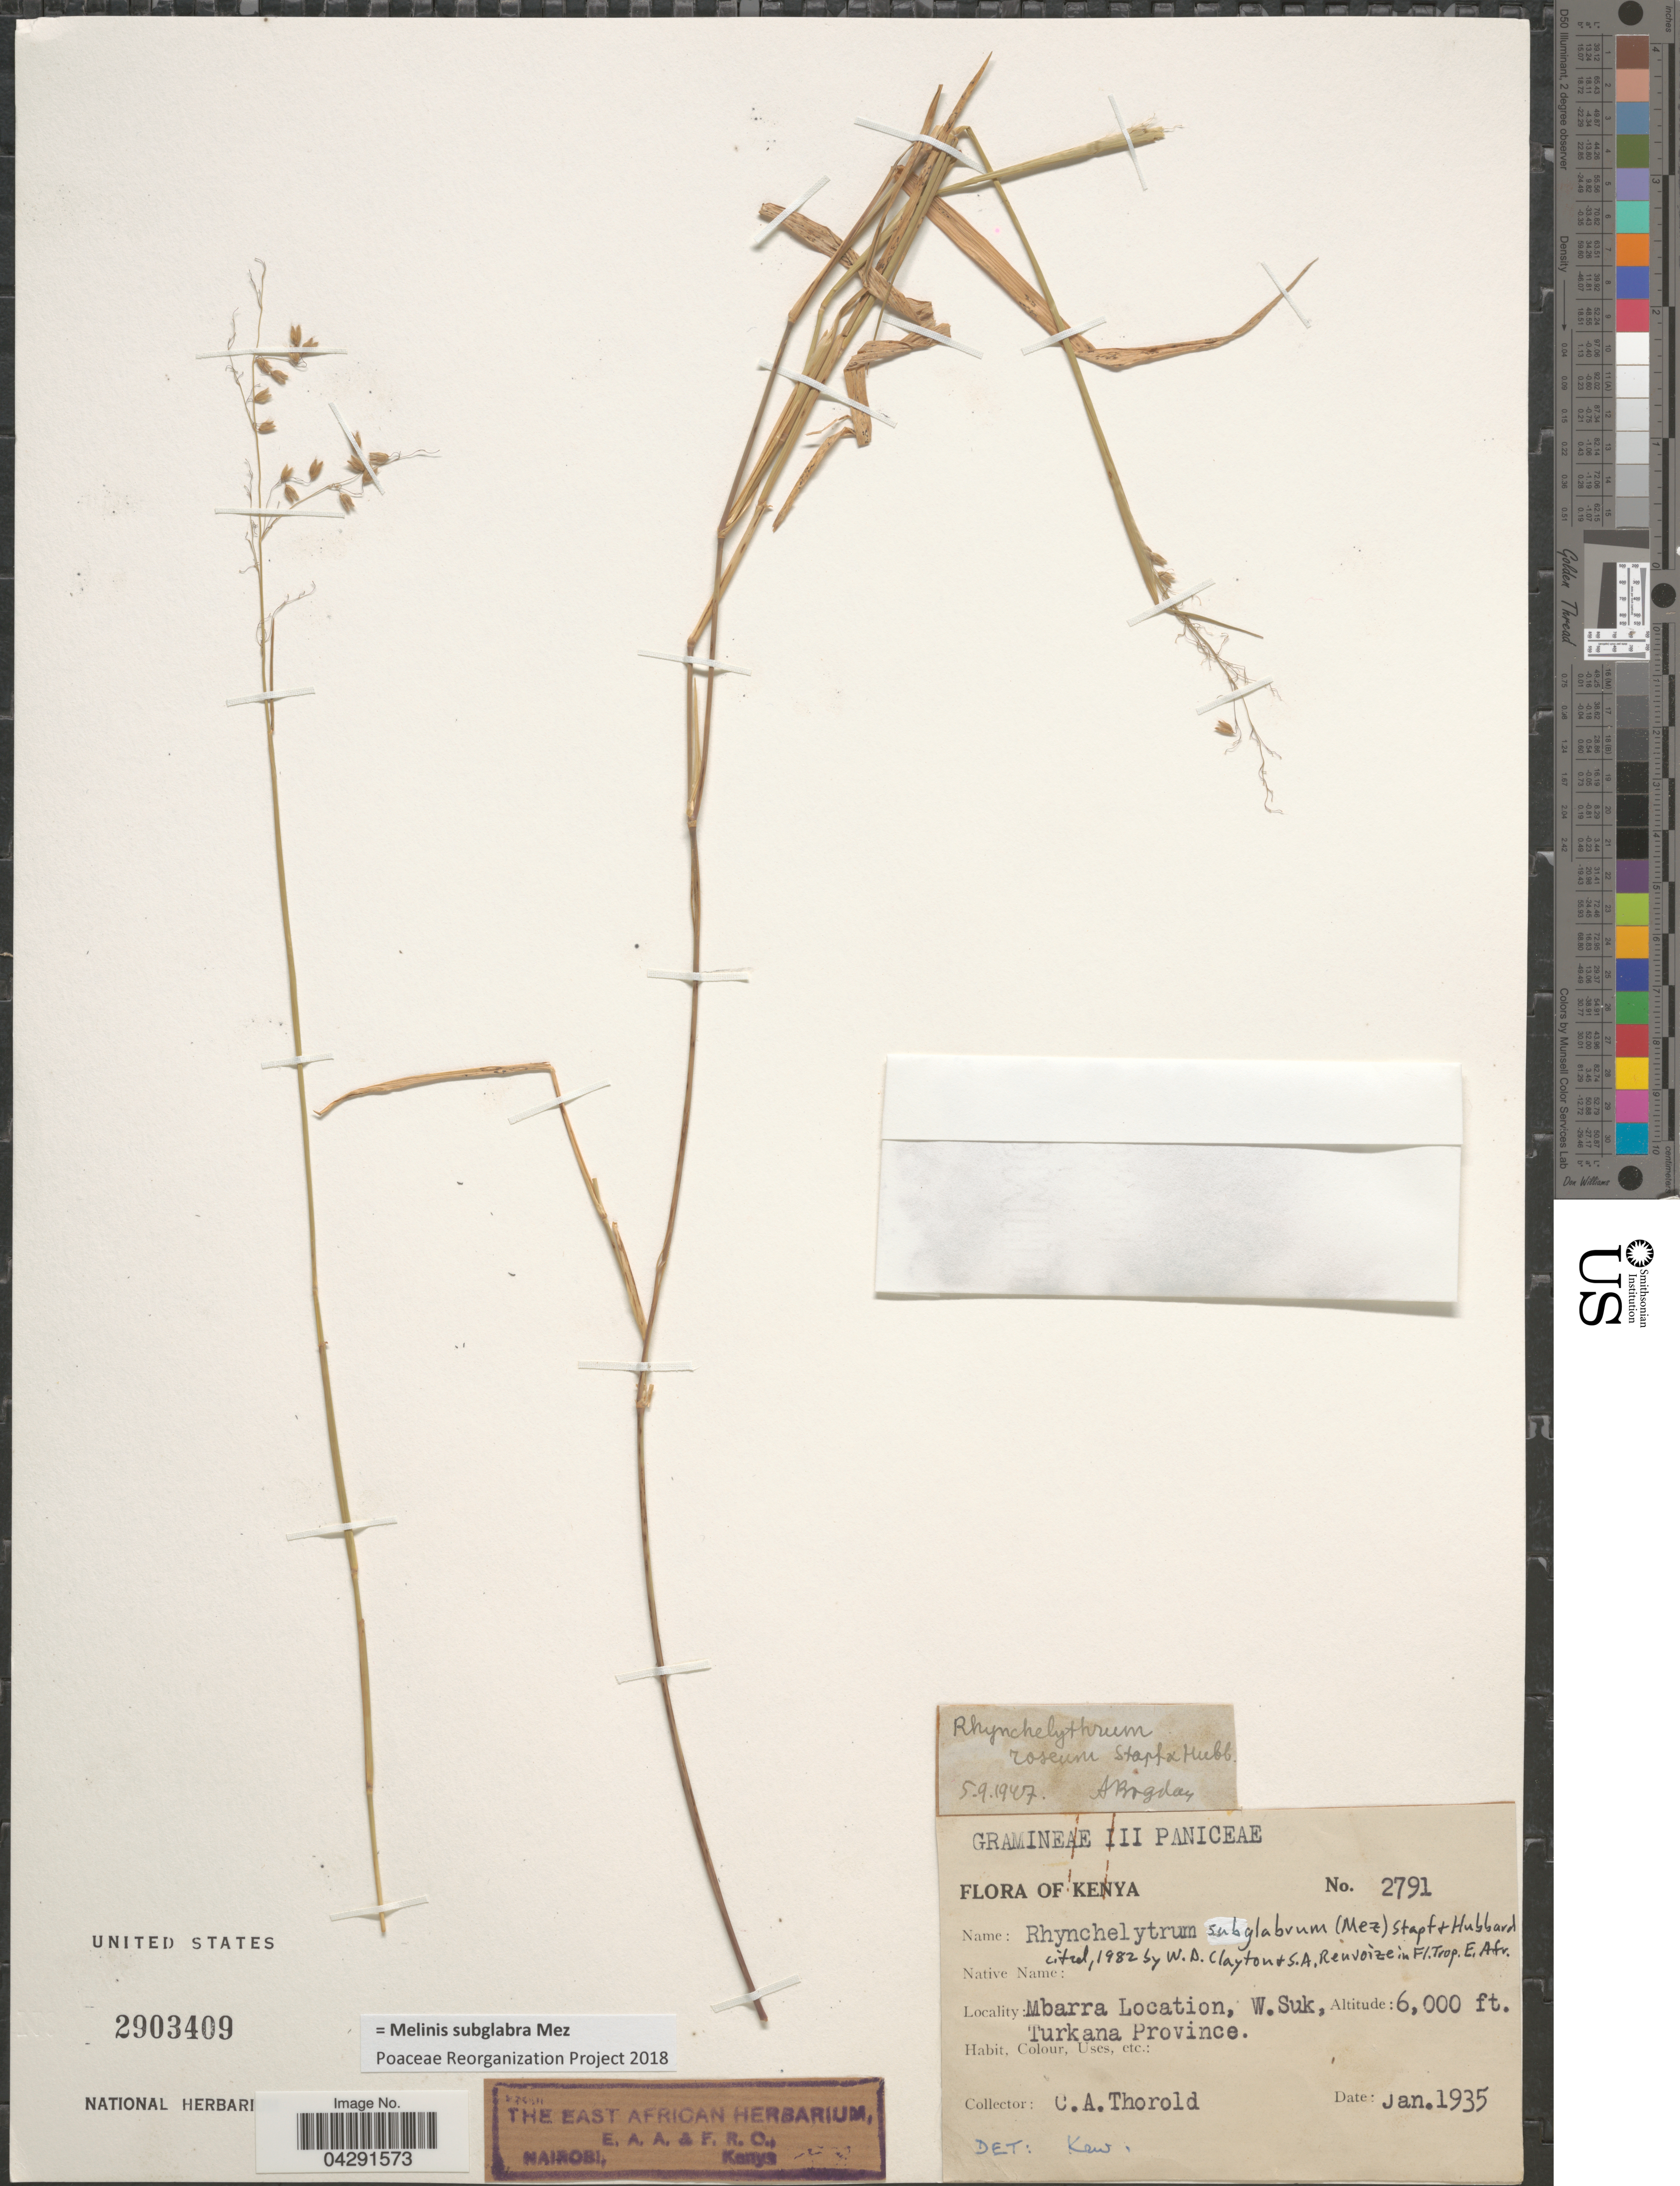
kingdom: Plantae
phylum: Tracheophyta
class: Liliopsida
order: Poales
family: Poaceae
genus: Melinis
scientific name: Melinis subglabra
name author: Mez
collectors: C. Thorold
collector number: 2791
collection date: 1935-01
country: Kenya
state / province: Turkana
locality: Mbarra Location, W.Suk.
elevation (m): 1829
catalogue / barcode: US 2903409